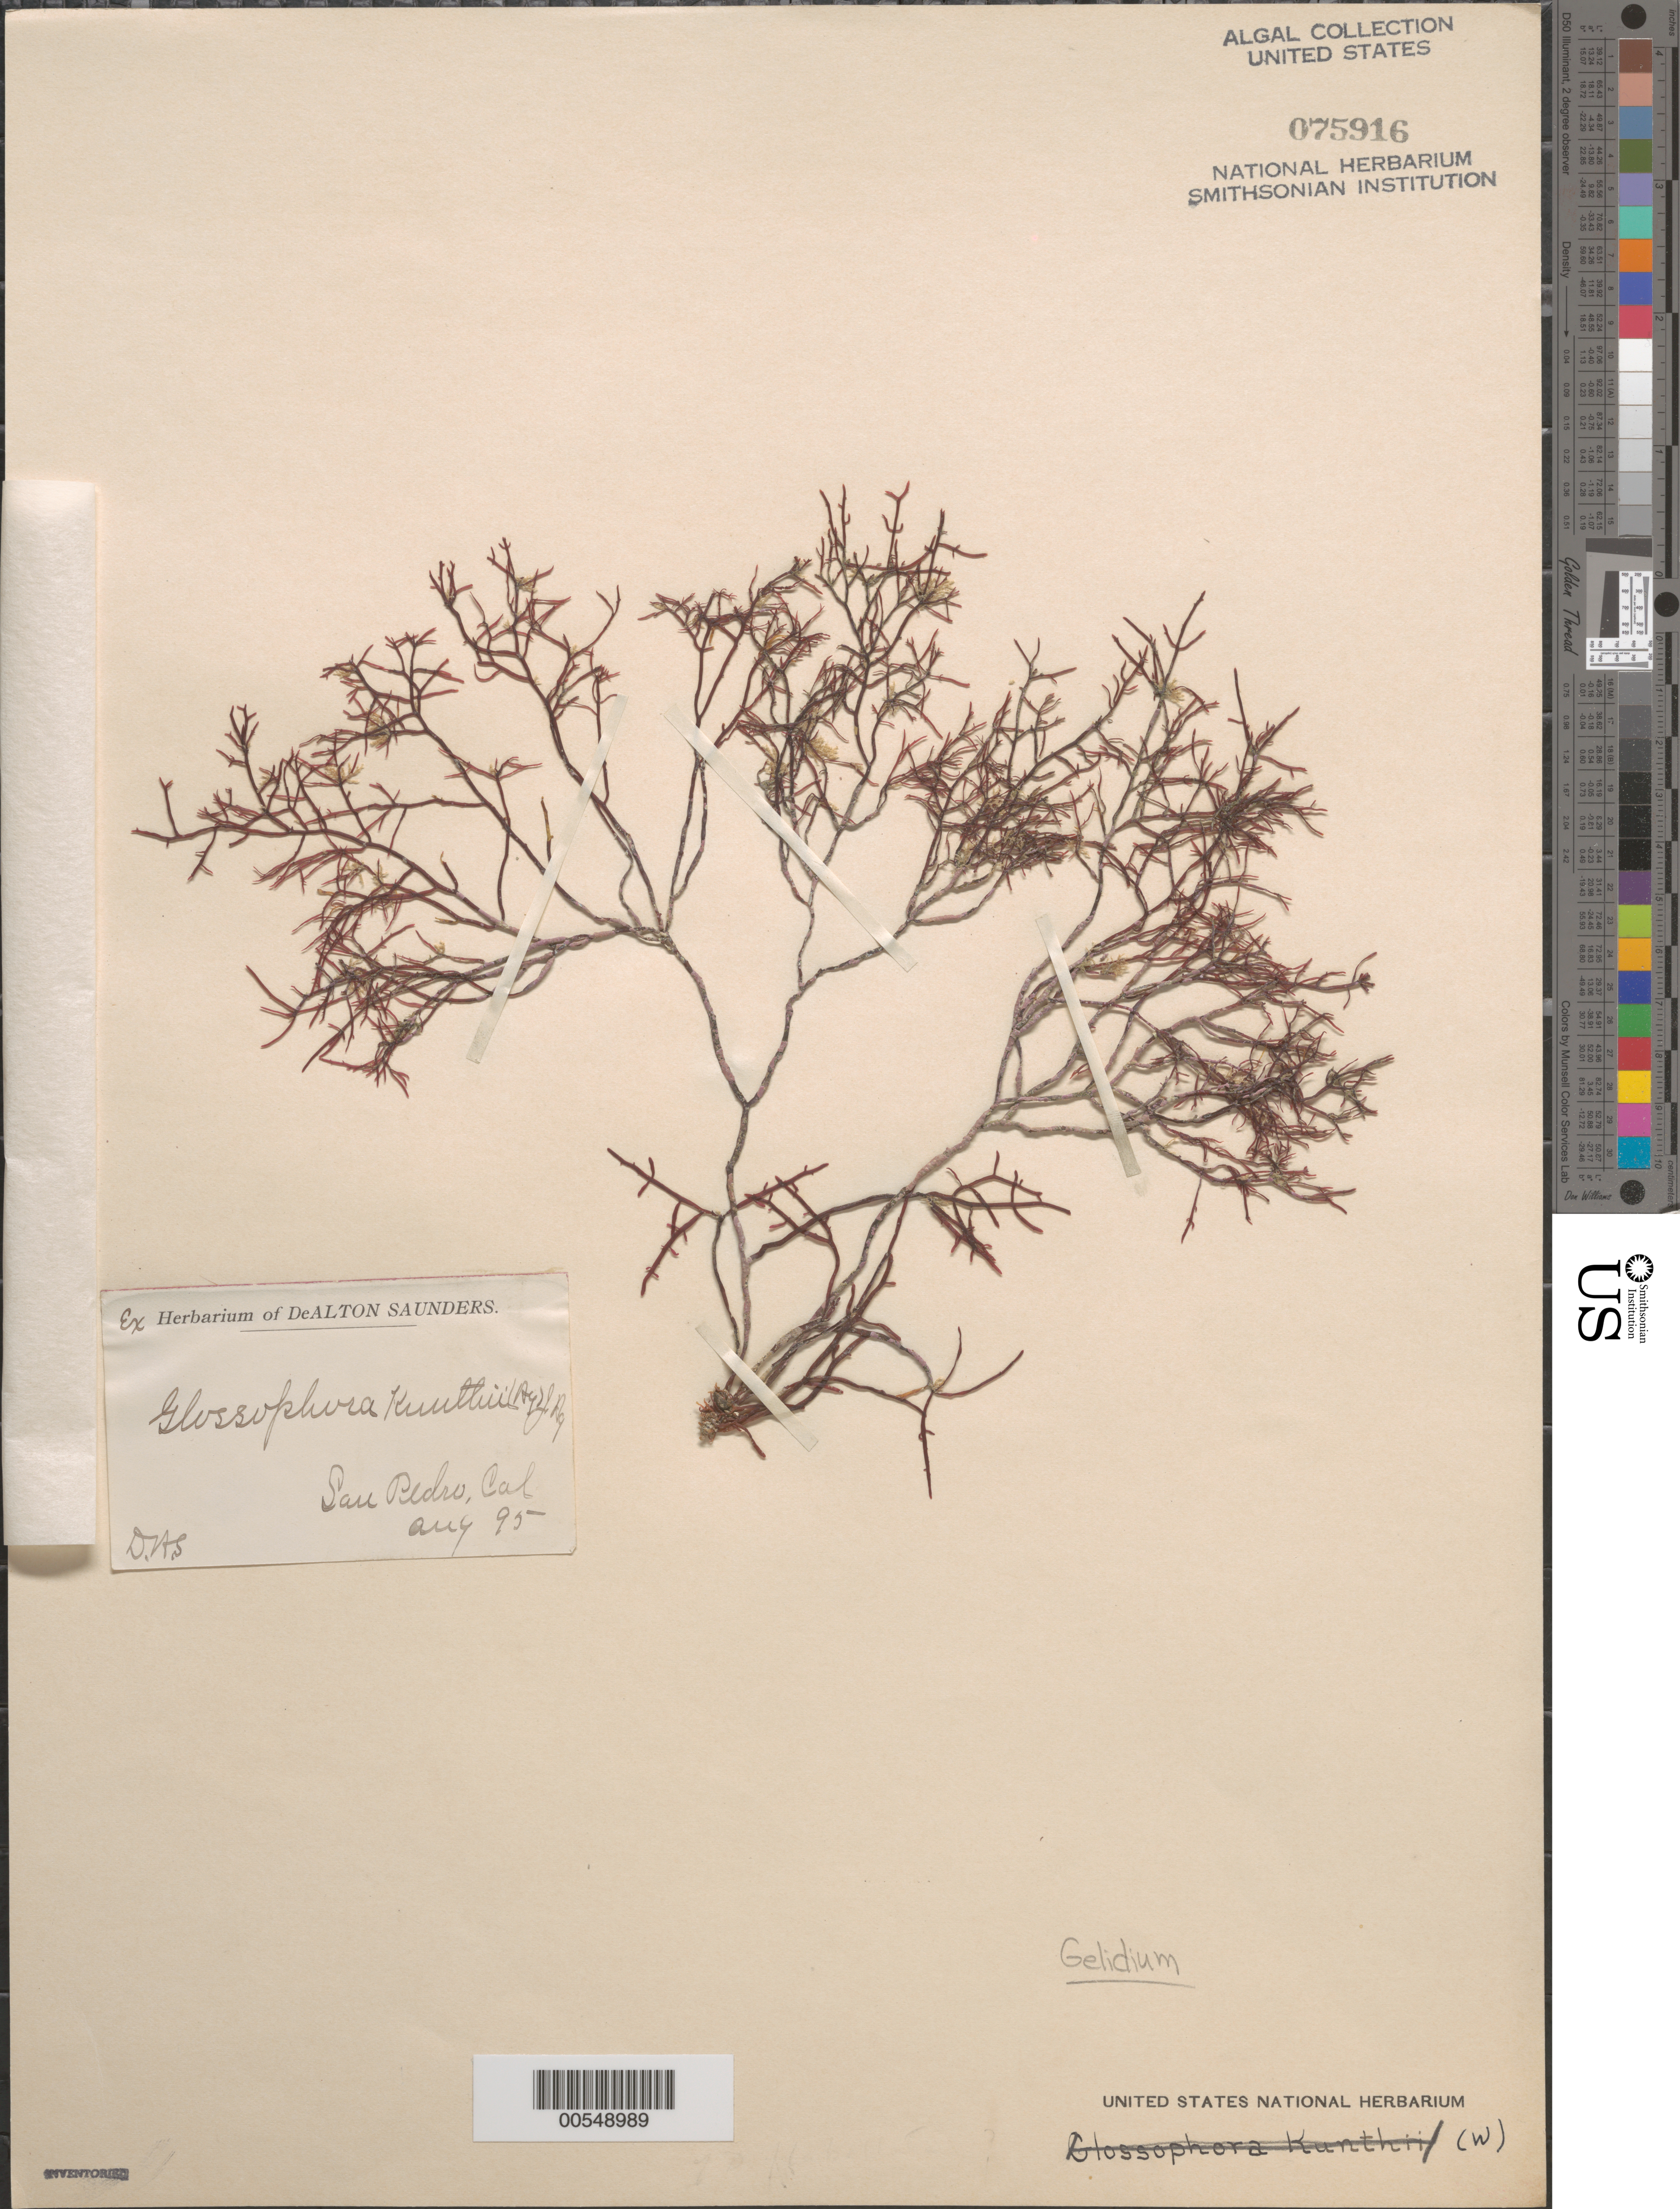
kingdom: Plantae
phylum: Rhodophyta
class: Florideophyceae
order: Gelidiales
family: Gelidiaceae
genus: Gelidium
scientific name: Gelidium sp.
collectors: D. Saunders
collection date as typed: Aug 1895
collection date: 1895-08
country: United States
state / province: California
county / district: Los Angeles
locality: San Pedro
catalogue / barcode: US 75916